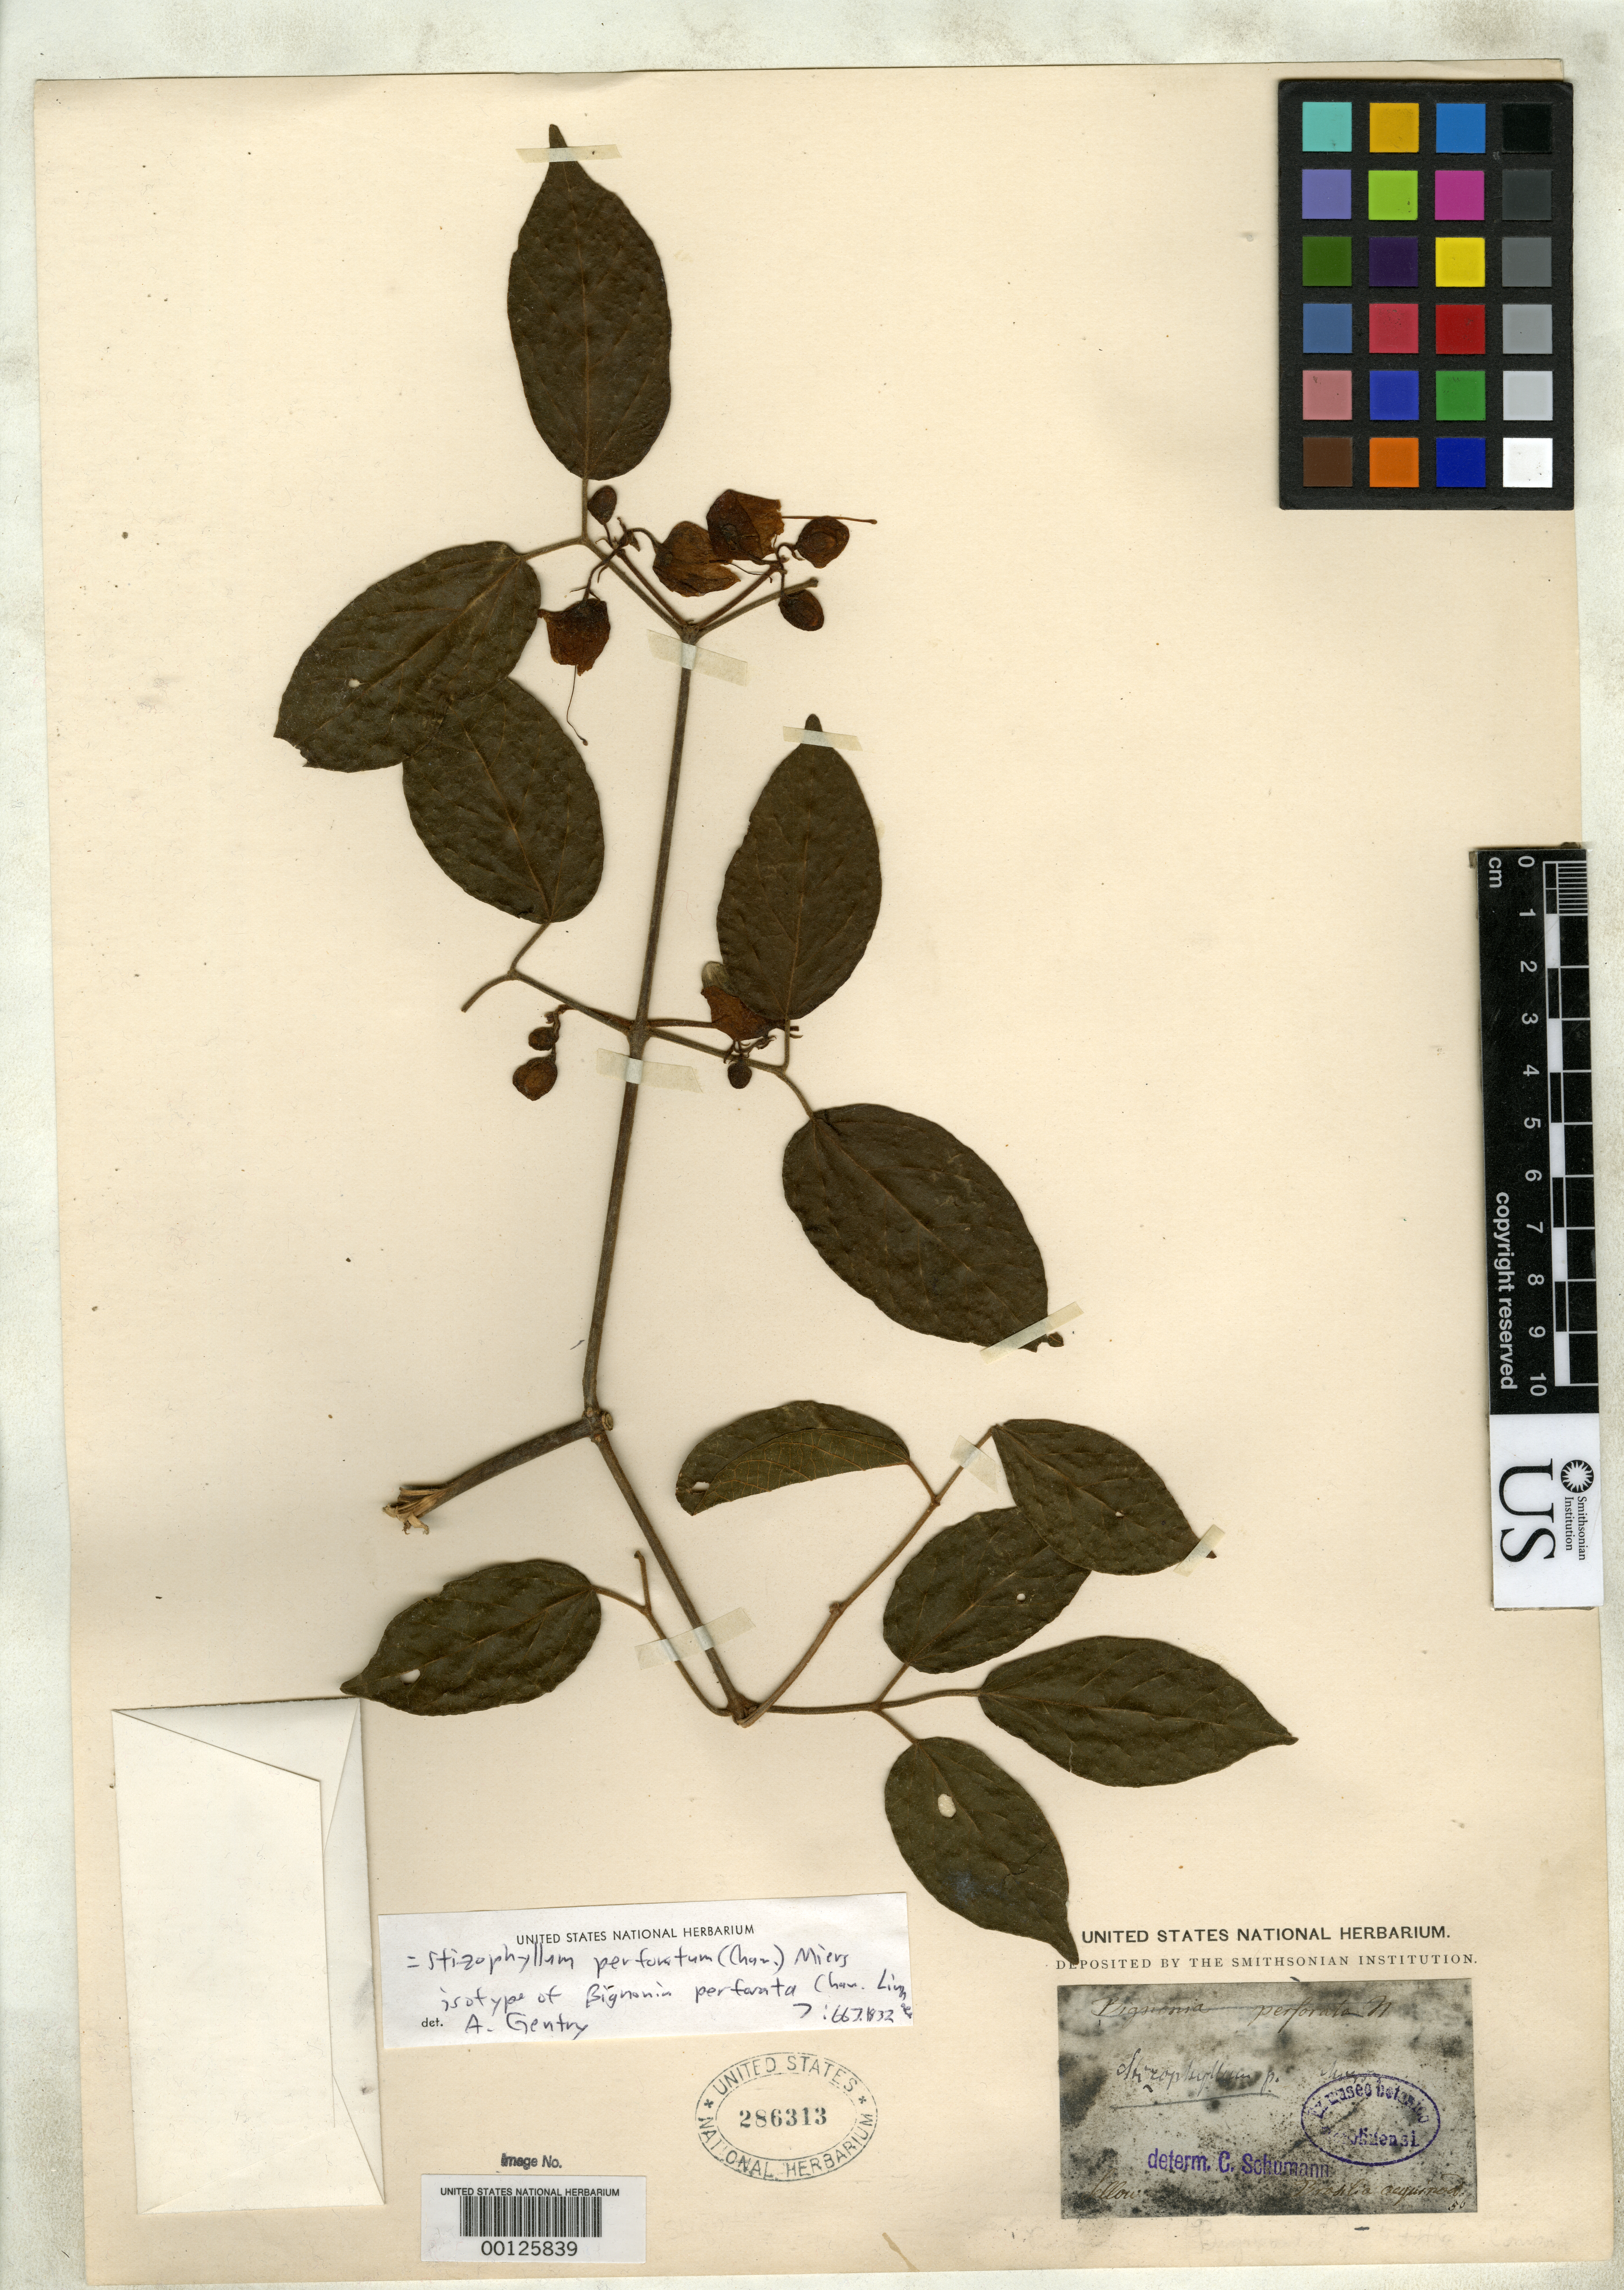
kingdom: Plantae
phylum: Tracheophyta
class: Magnoliopsida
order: Lamiales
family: Bignoniaceae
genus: Bignonia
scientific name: Bignonia perforata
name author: Cham.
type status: Isotype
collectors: F. Sellow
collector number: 56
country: Brazil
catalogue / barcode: US 286313